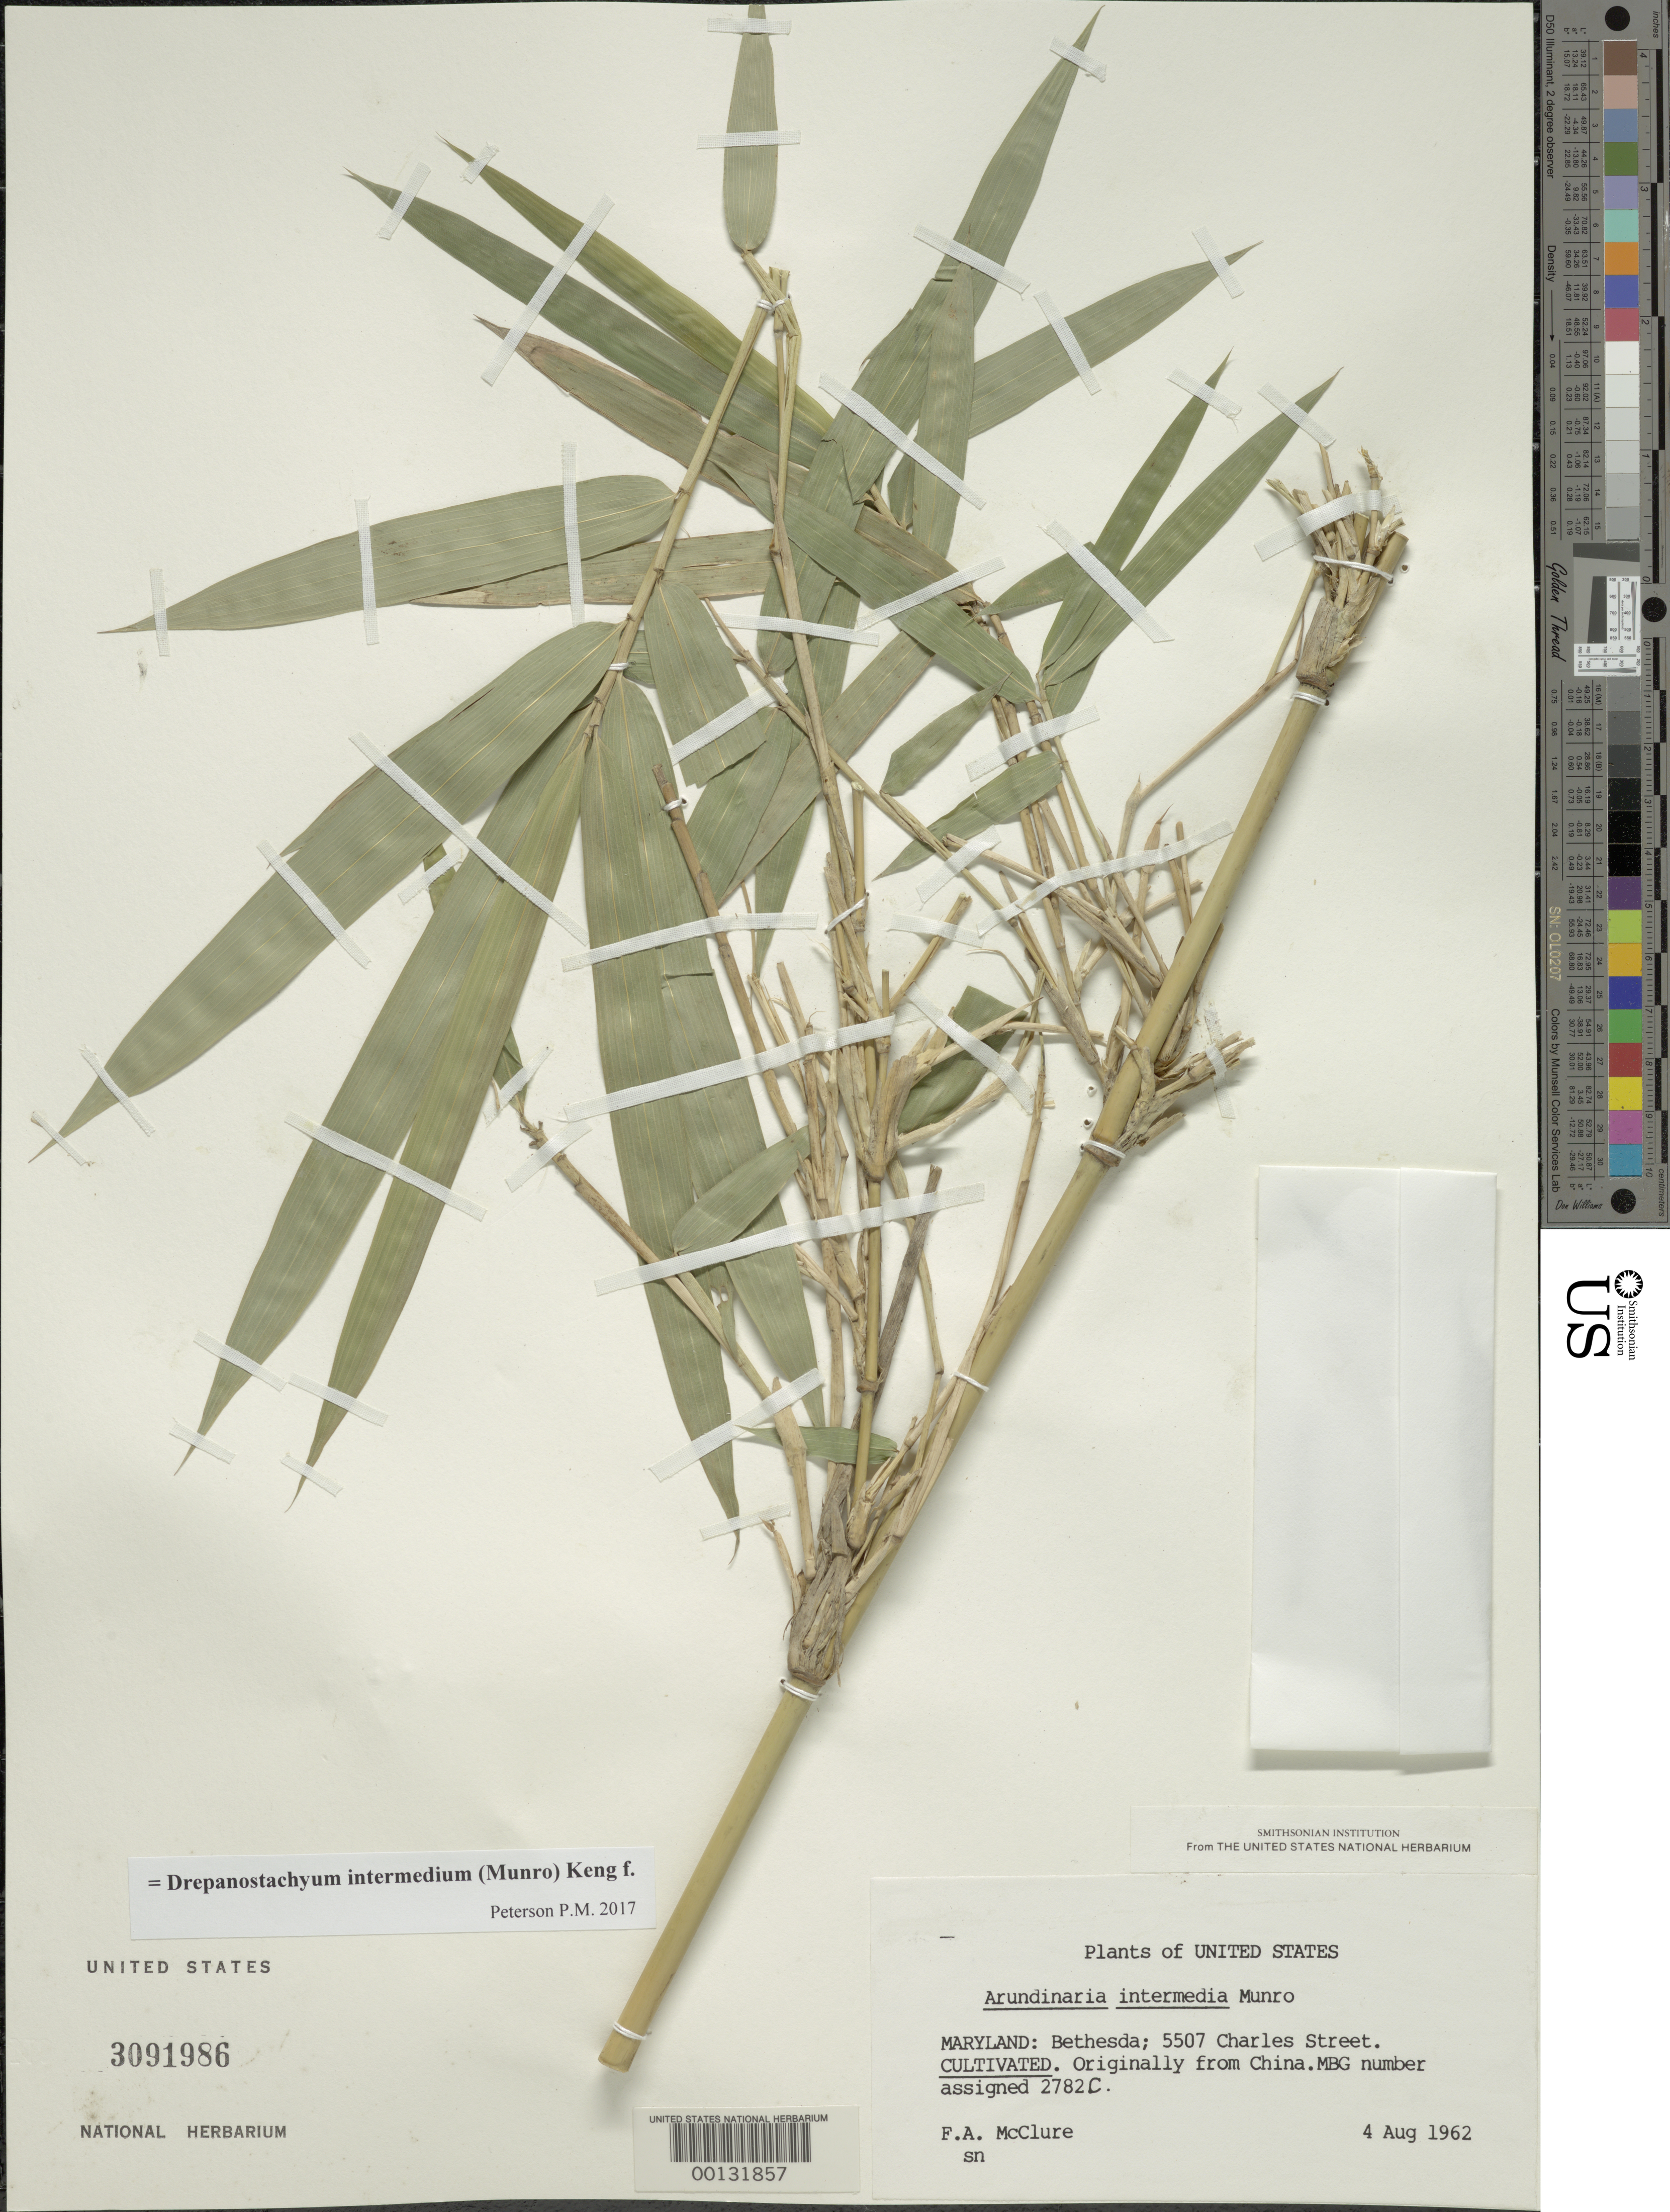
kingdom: Plantae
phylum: Tracheophyta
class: Liliopsida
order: Poales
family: Poaceae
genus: Arundinaria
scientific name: Arundinaria intermedia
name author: Munro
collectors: F. A. McClure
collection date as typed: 04 Aug 1961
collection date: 1961-08-04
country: United States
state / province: Maryland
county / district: Montgomery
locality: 5507 Charles Street, Bethesda (McClure's garden)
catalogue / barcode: US 3091986